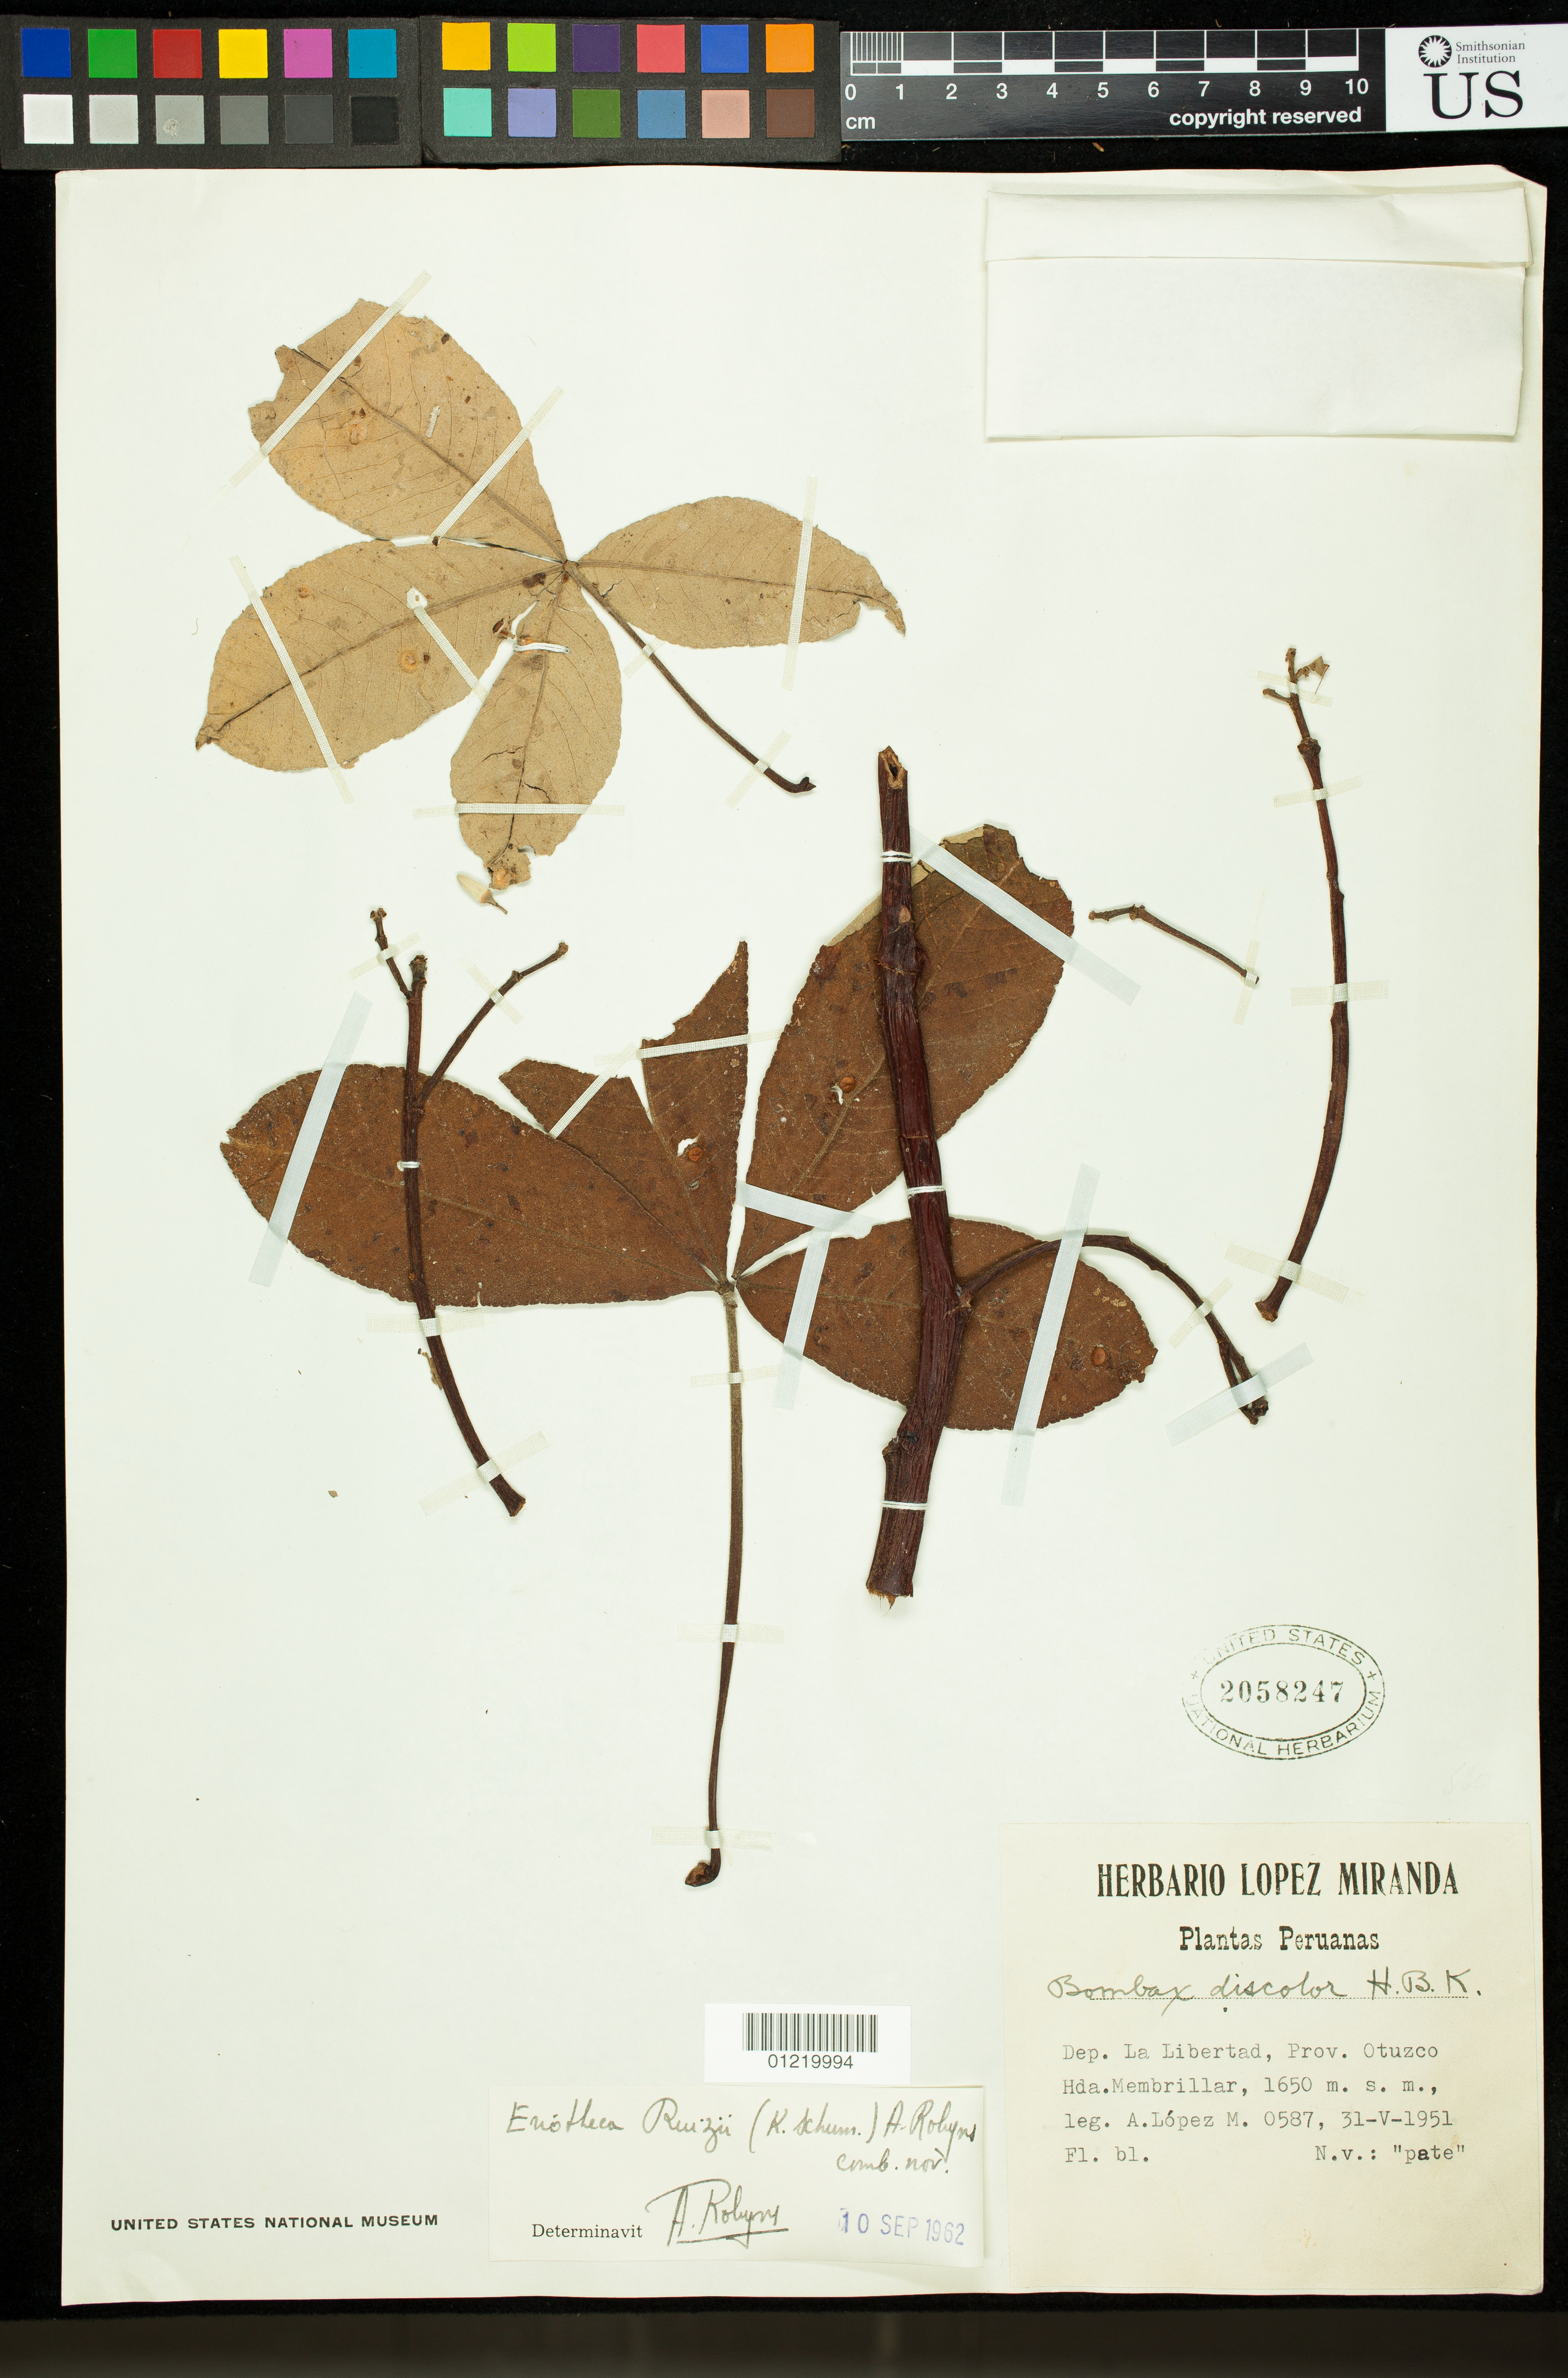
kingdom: Plantae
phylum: Tracheophyta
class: Magnoliopsida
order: Malvales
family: Malvaceae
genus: Pachira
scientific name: Pachira ruizii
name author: (K. Schum.) V.N. Yoshik. & M.C. Duarte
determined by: Dorr, Laurence J., Curator (BOT), Smithsonian Institution - National Museum of Natural History (UNITED STATES)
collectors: A. Lopez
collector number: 587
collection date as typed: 5/31/1951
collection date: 1951-05-31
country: Peru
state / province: La Libertad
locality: Dept. La Libertad, Prov. Otuzco, Hda. Membrillar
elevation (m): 1650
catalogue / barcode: US 2058247